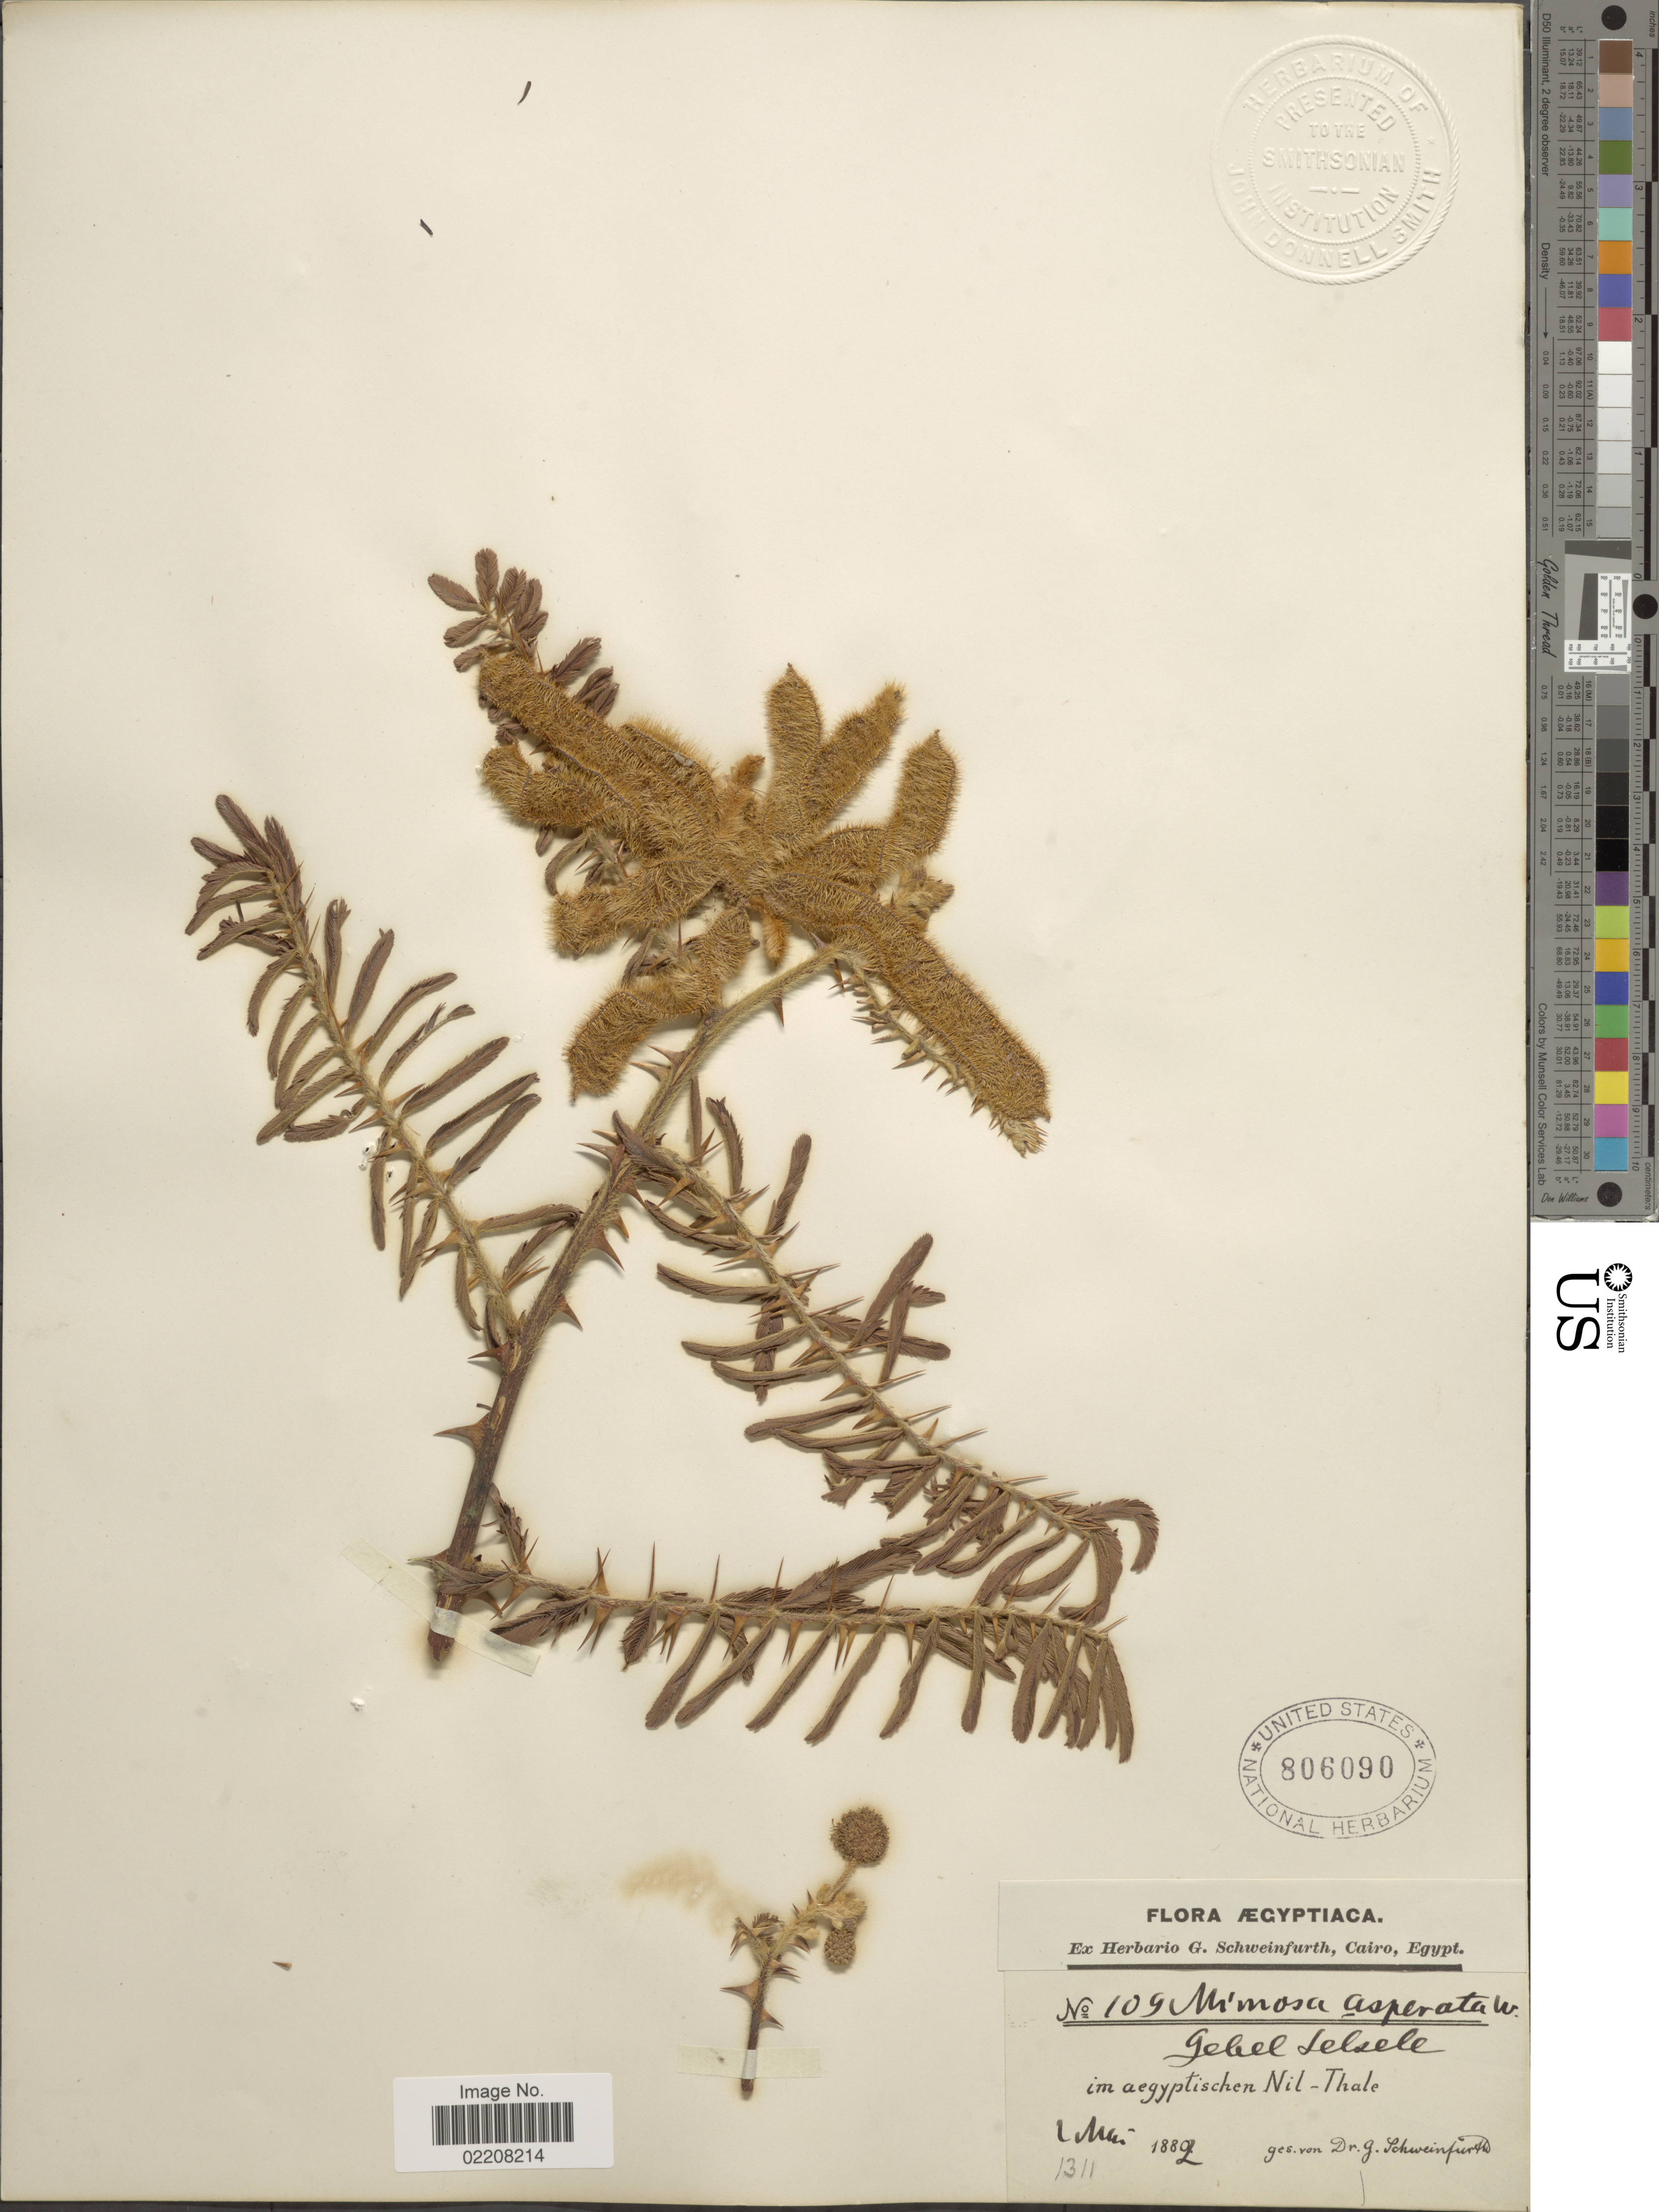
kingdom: Plantae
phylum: Tracheophyta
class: Magnoliopsida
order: Fabales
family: Fabaceae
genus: Mimosa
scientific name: Mimosa pigra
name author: L.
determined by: Strong, Mark T., (BOT), Smithsonian Institution - National Museum of Natural History (UNITED STATES)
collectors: G. A. Schweinfurth (herbarium)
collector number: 1311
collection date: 1882-05-01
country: Egypt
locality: Nil-Thale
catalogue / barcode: US 806090